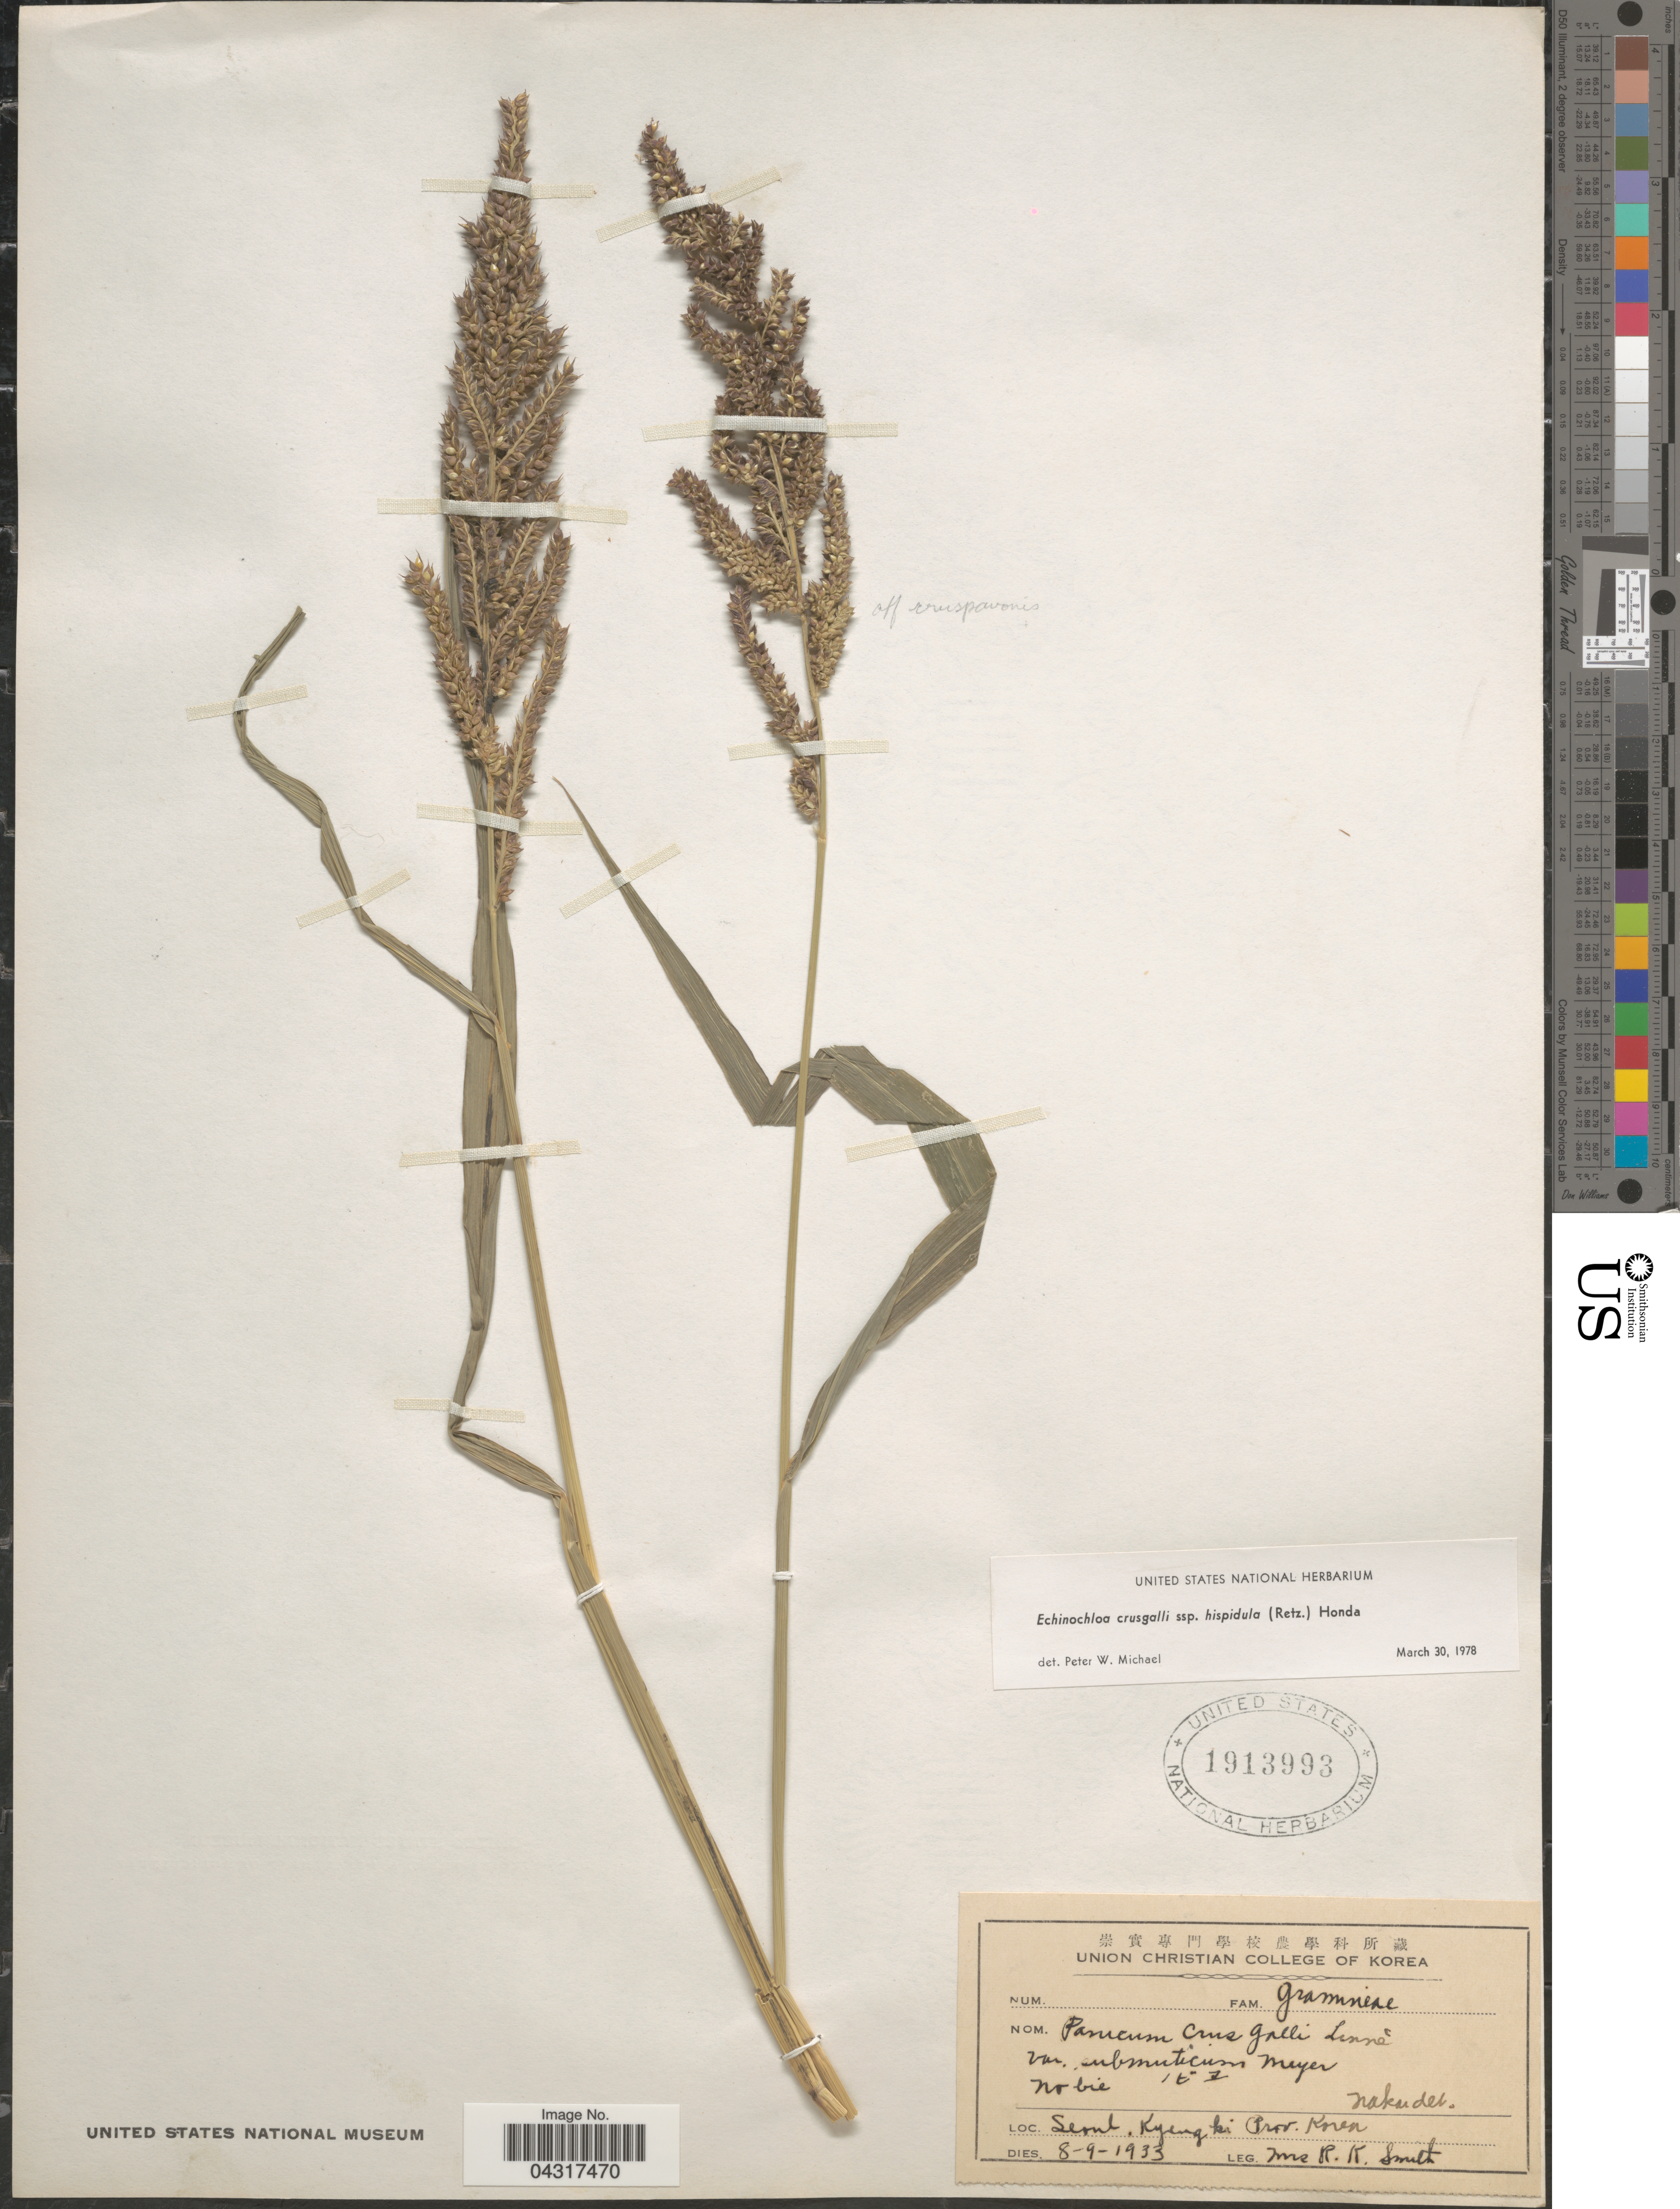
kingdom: Plantae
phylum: Tracheophyta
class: Liliopsida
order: Poales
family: Poaceae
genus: Echinochloa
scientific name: Echinochloa oryzoides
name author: (Ard.) Fritsch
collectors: Mrs. R. K. Smith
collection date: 1933-09-08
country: South Korea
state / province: Seoul Special City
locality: Seoul, Kyengki Prov. Korea.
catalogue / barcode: US 1913993